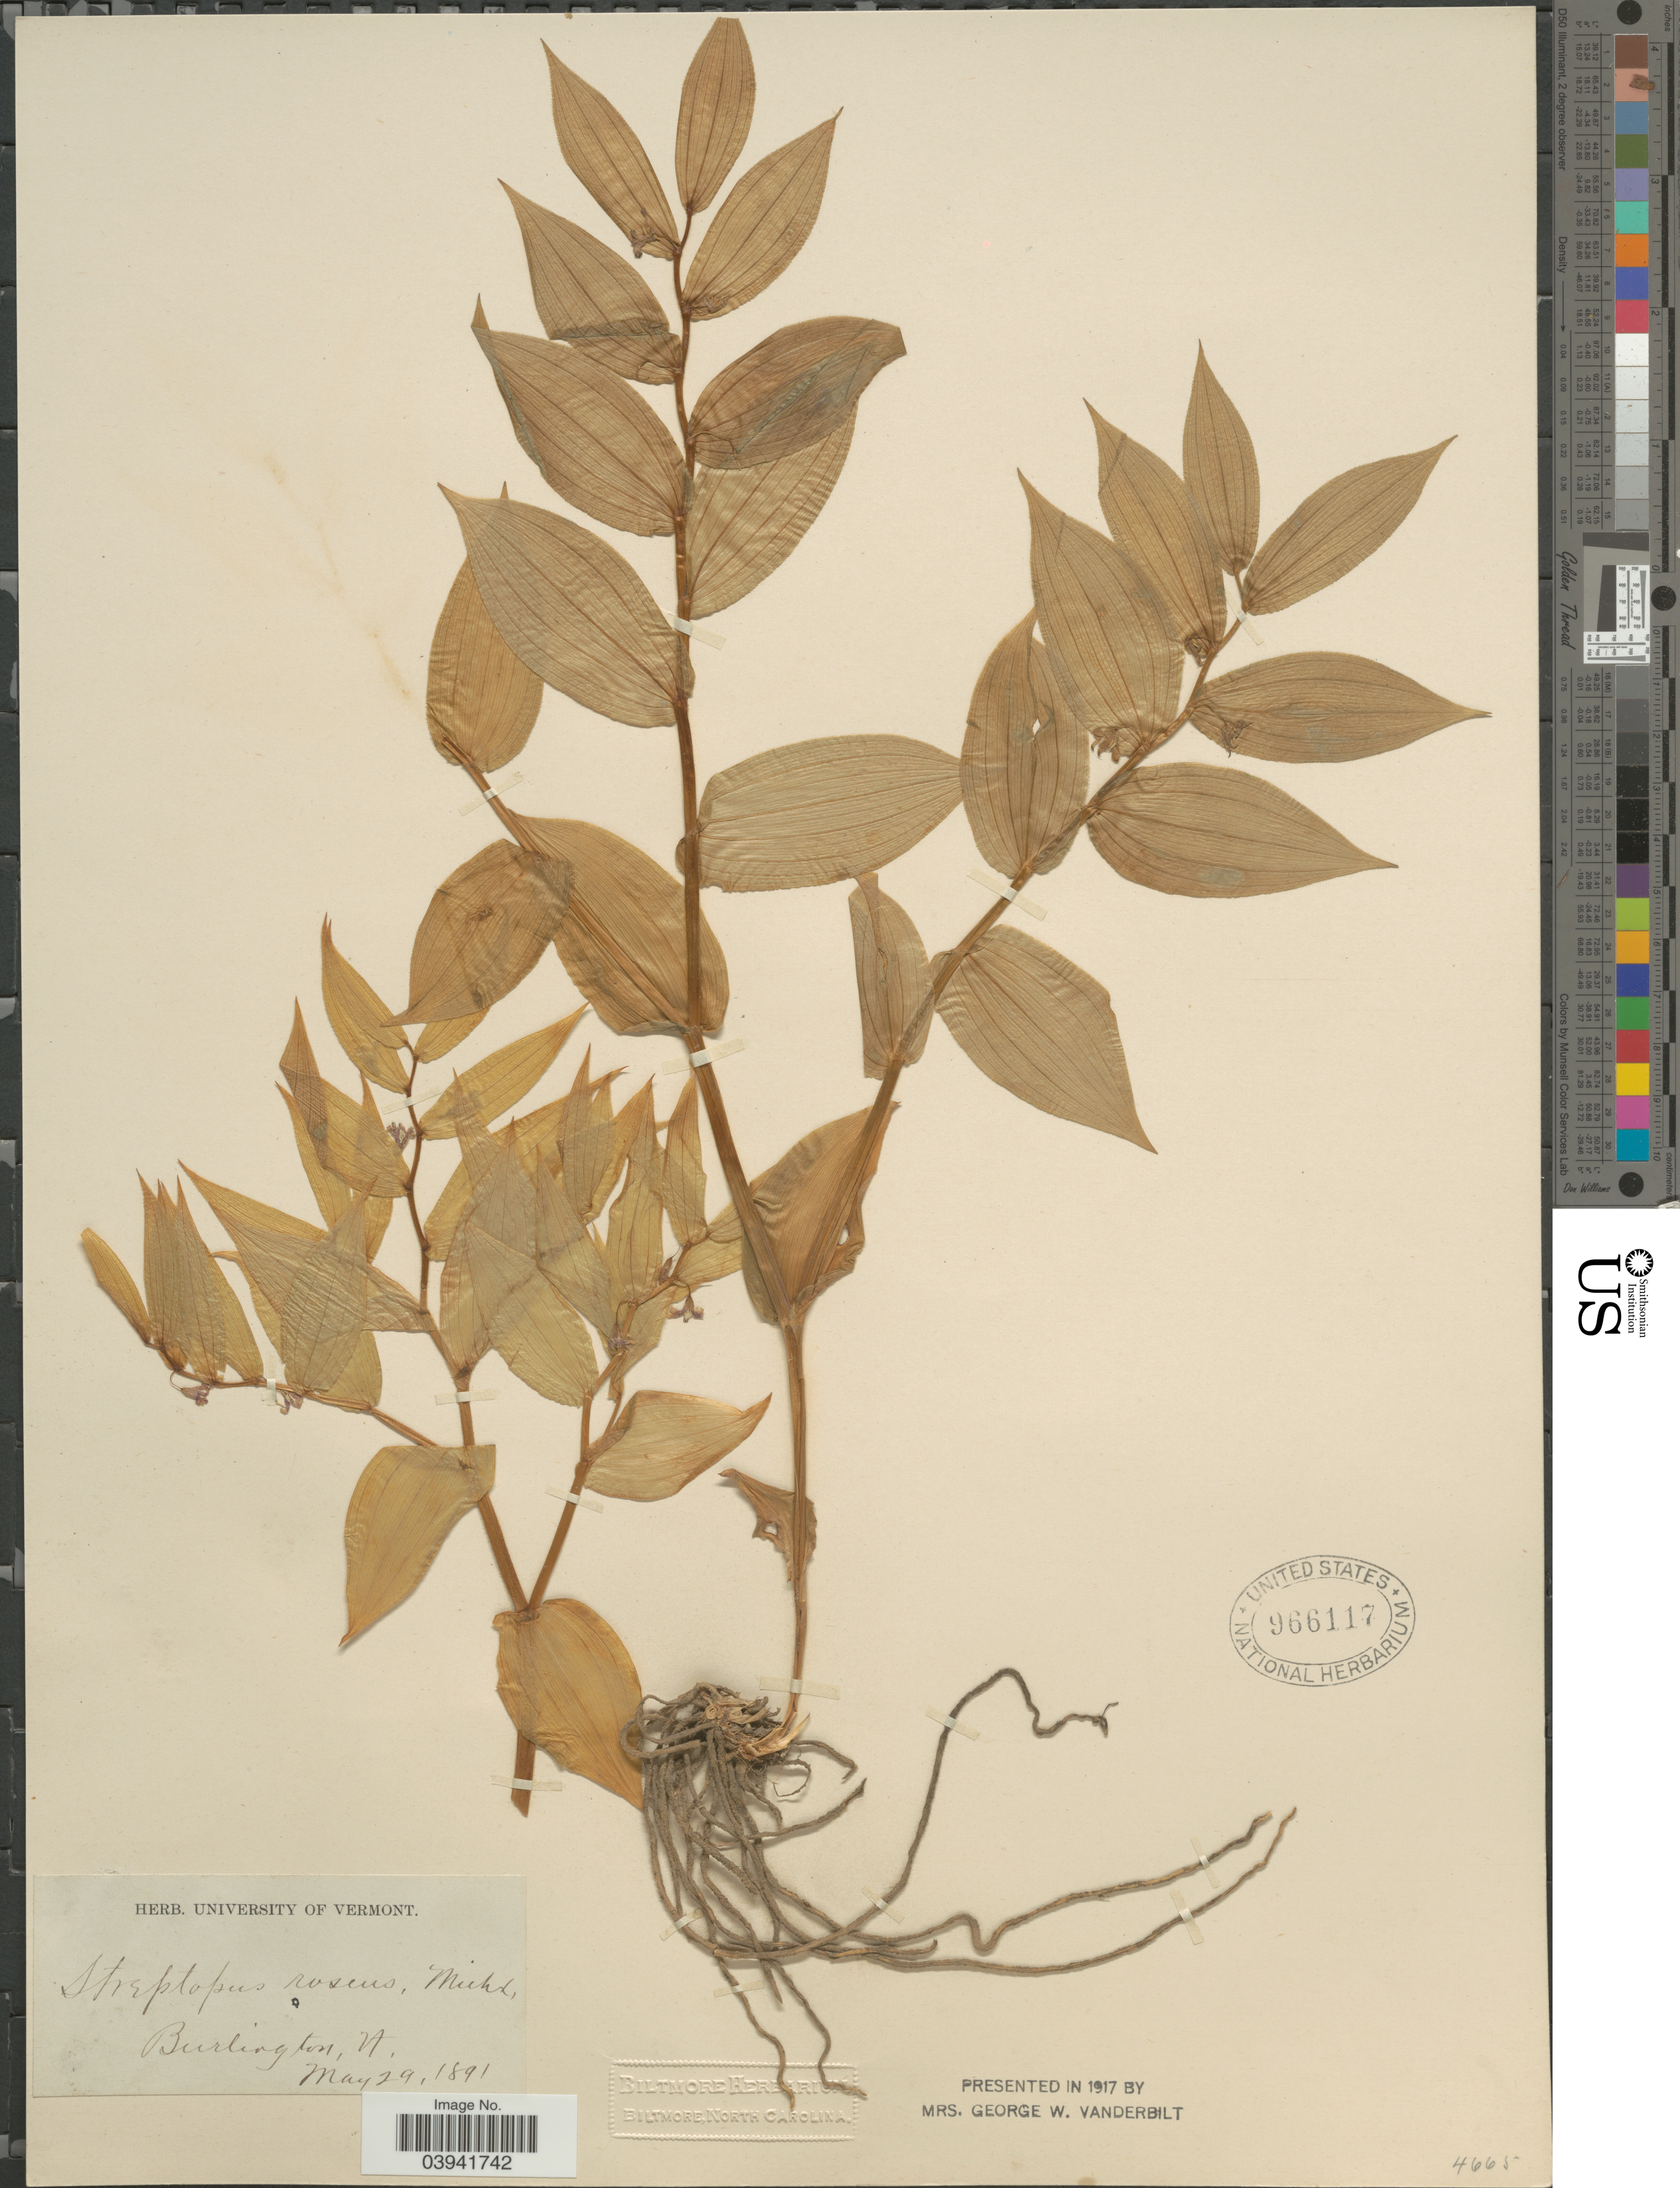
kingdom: Plantae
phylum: Tracheophyta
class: Liliopsida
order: Liliales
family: Liliaceae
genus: Streptopus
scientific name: Streptopus roseus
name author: Michx.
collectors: University of Vermont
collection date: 1891-05-29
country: United States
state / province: Vermont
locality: Burlington.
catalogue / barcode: US 966117